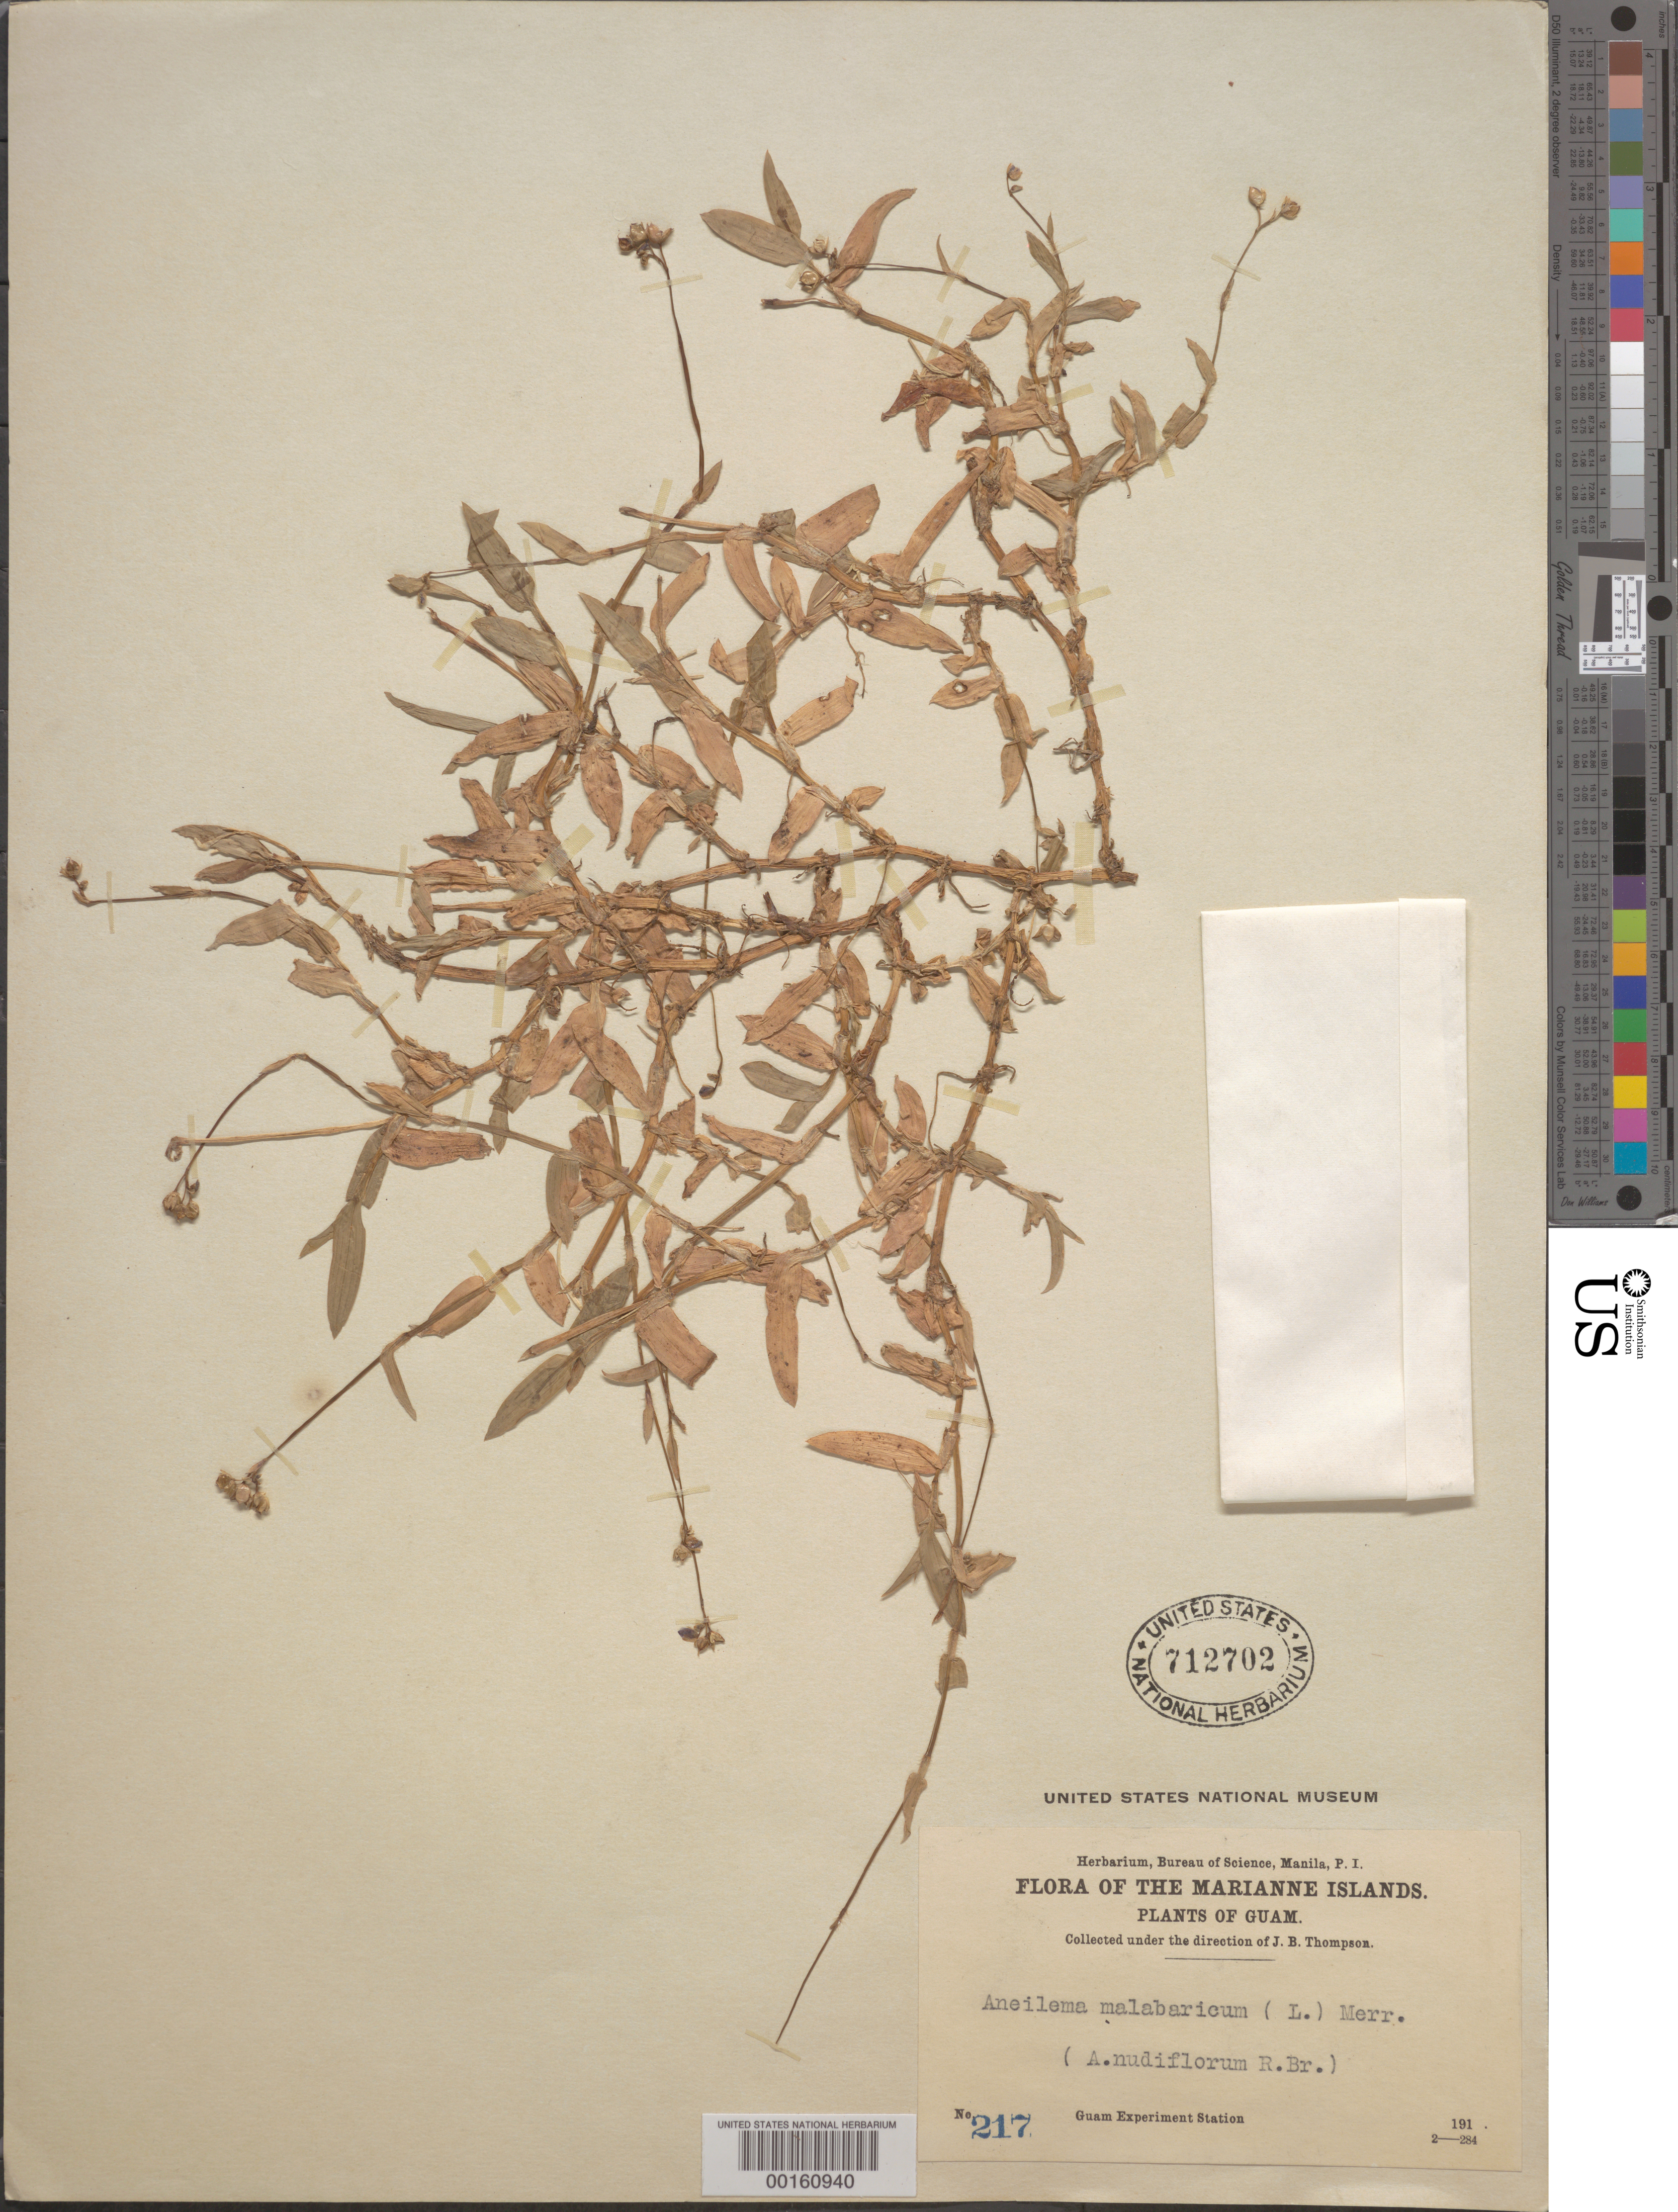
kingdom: Plantae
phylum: Tracheophyta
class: Liliopsida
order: Commelinales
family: Commelinaceae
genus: Murdannia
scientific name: Murdannia nudiflora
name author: (L.) Brenan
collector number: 217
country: Guam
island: Guam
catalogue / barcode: US 712702